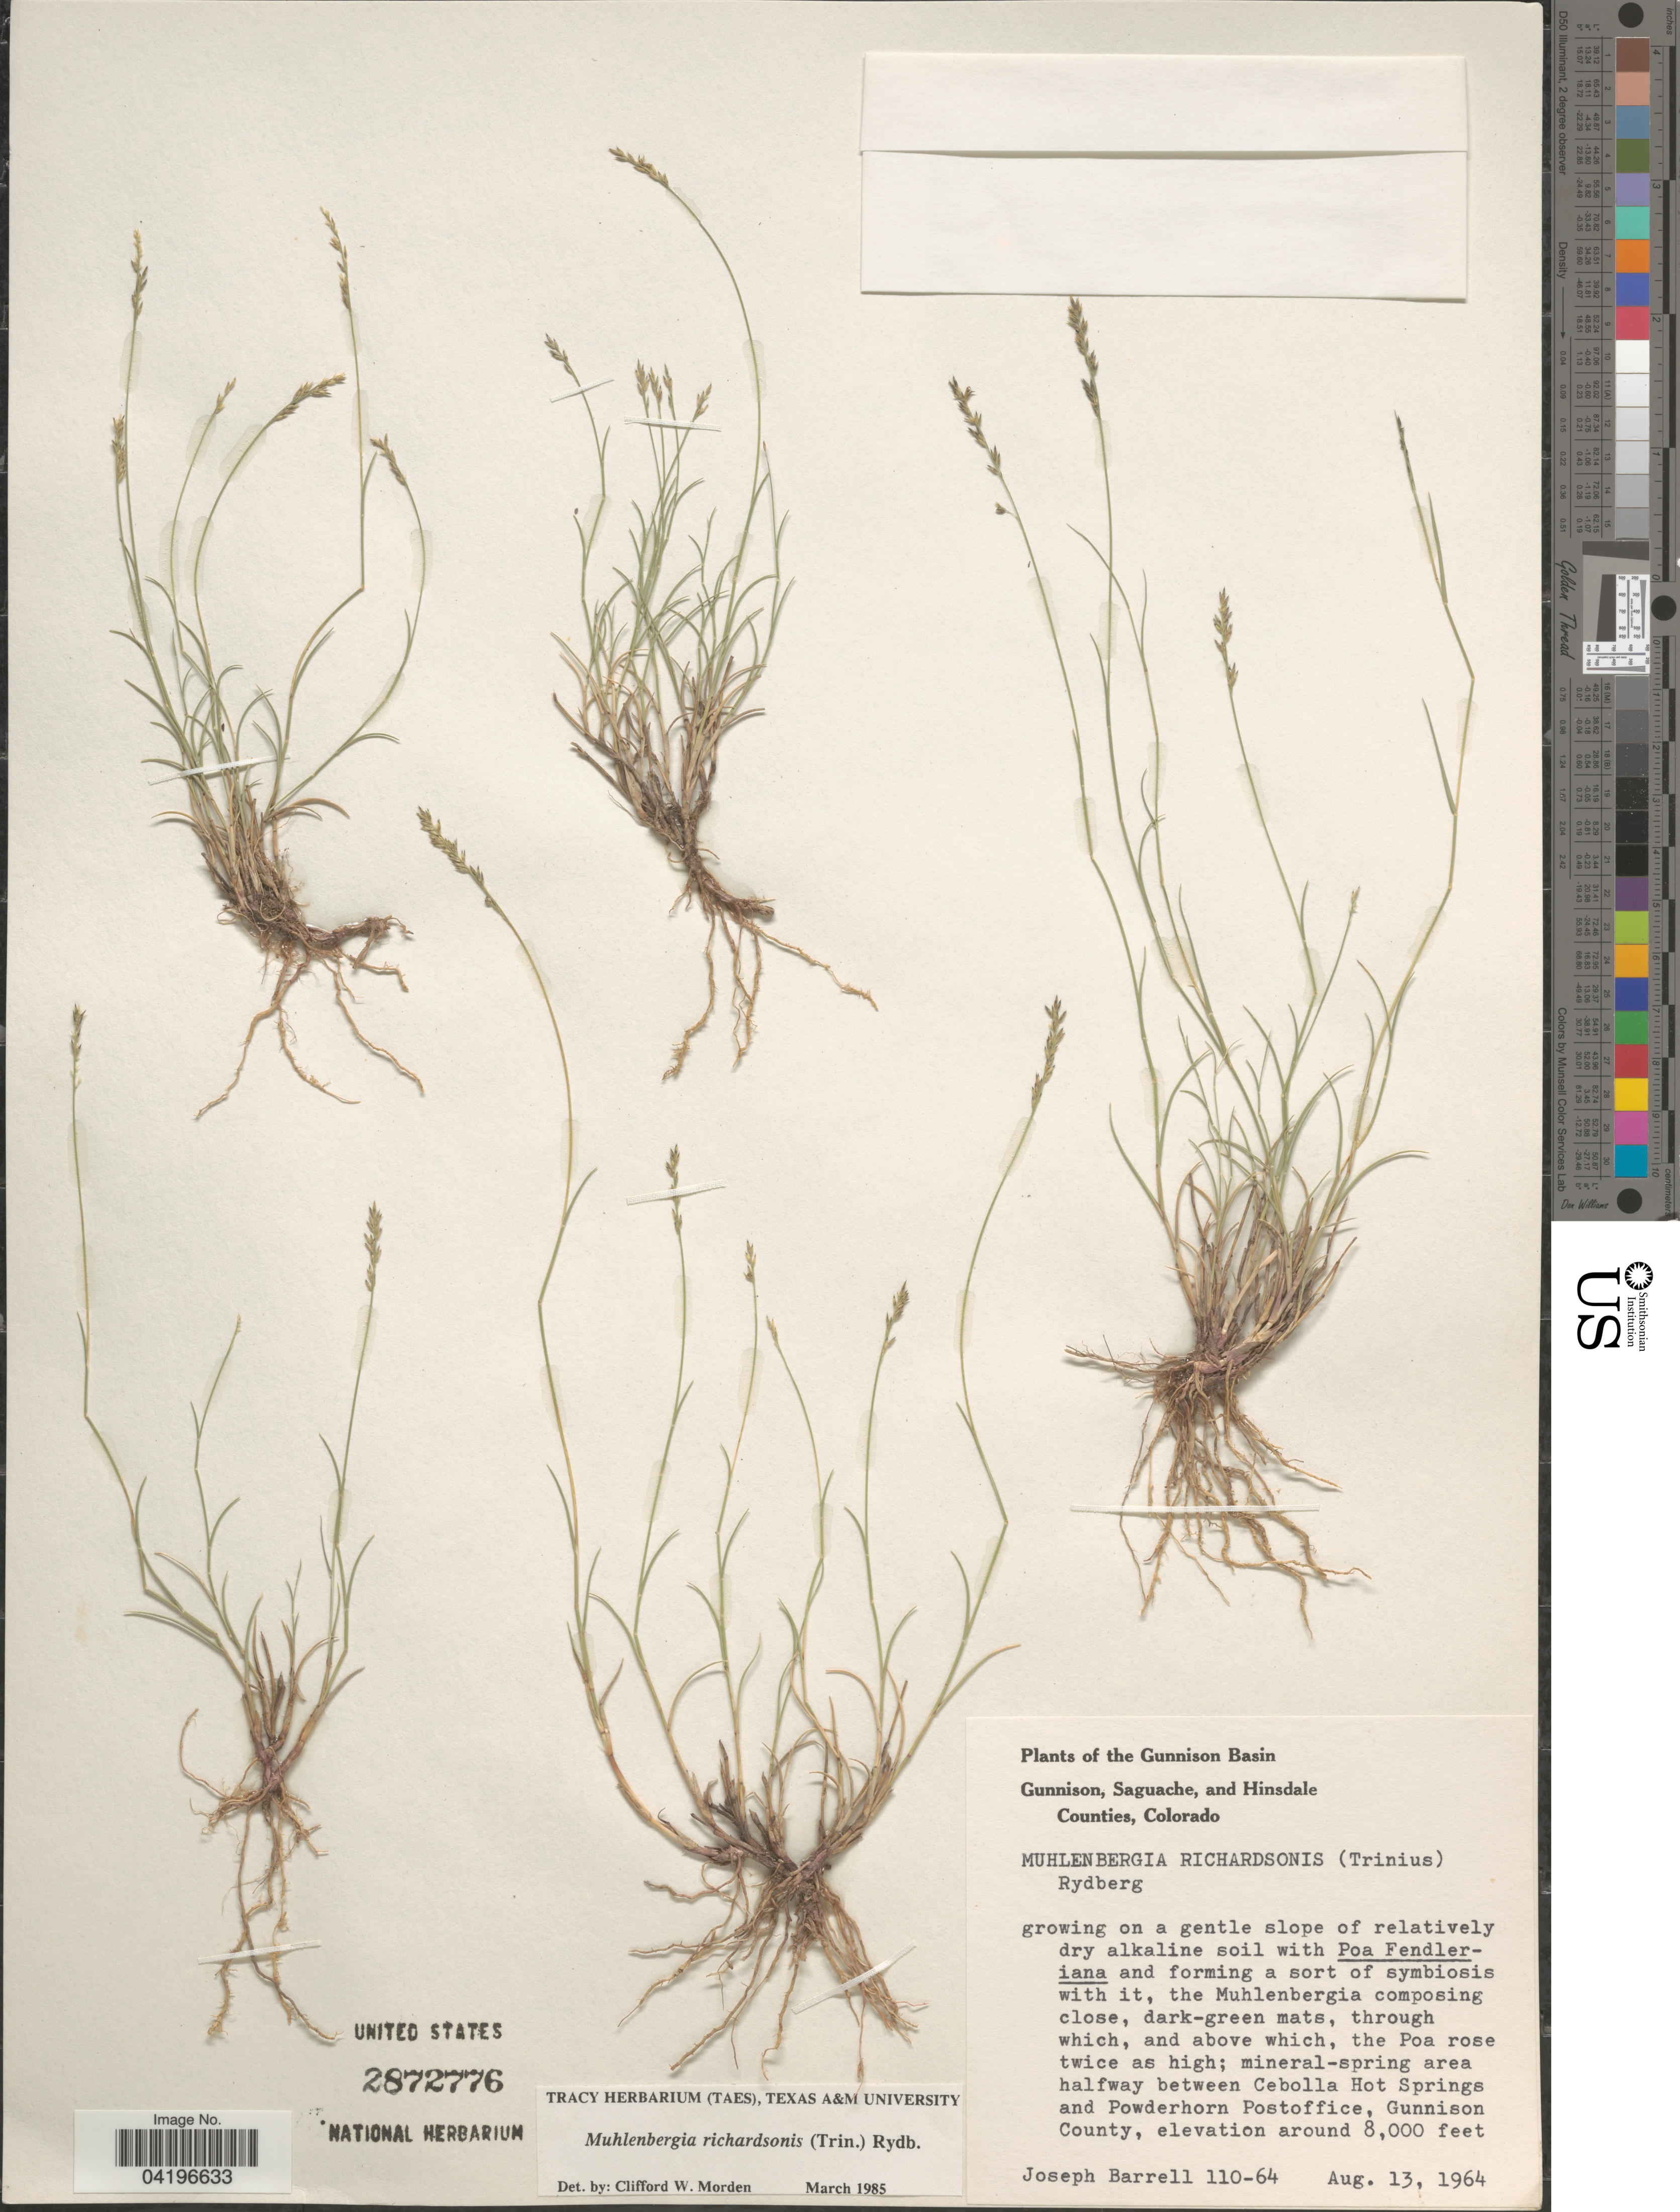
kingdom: Plantae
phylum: Tracheophyta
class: Liliopsida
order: Poales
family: Poaceae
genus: Muhlenbergia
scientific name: Muhlenbergia richardsonis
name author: (Trin.) Rydb.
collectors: J. Barrell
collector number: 110-64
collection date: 1964-08-13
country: United States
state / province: Colorado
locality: The Gunnison Basin. Mineral-spring area halfway between Cebolla Hot Springs and Powderhorn Postoffice, Gunnison County.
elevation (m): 2438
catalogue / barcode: US 2872776